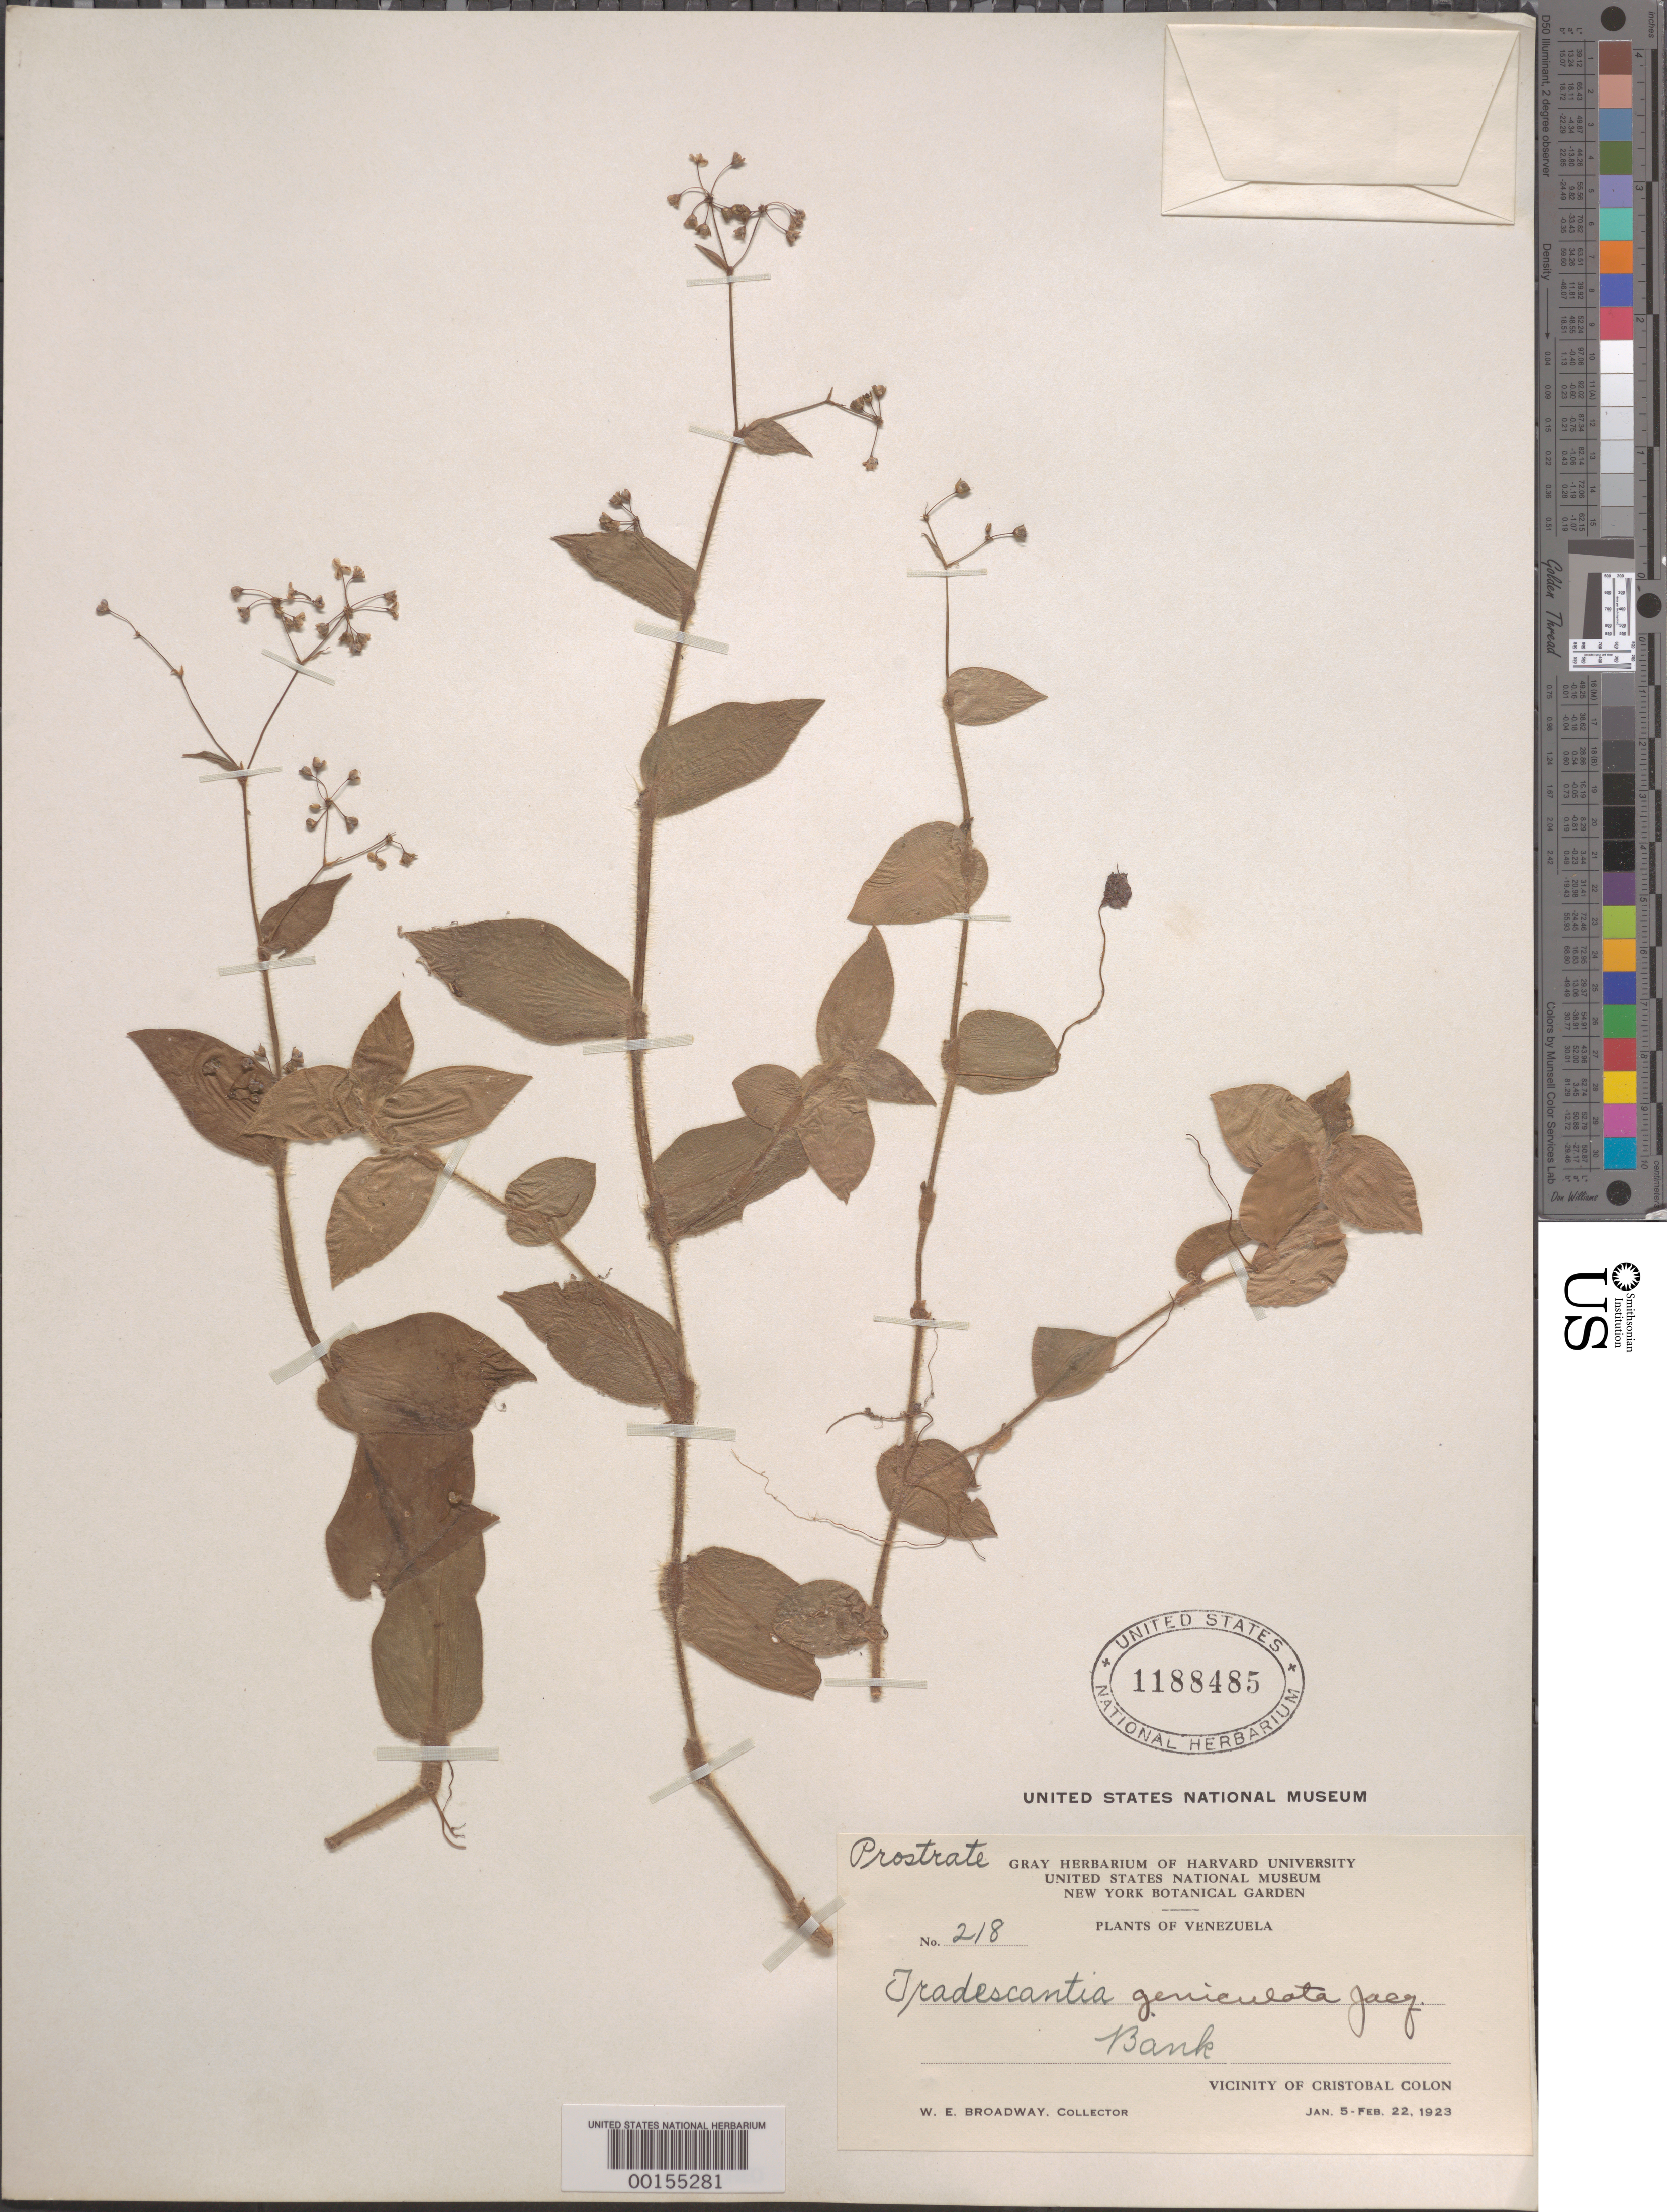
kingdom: Plantae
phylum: Tracheophyta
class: Liliopsida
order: Commelinales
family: Commelinaceae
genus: Gibasis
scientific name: Gibasis geniculata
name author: (Jacq.) Rohweder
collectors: W. E. Broadway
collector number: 218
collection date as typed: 05 Jan 1923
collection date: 1923-01-05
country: Venezuela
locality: Near cristobal colon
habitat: Bank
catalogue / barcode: US 1188485